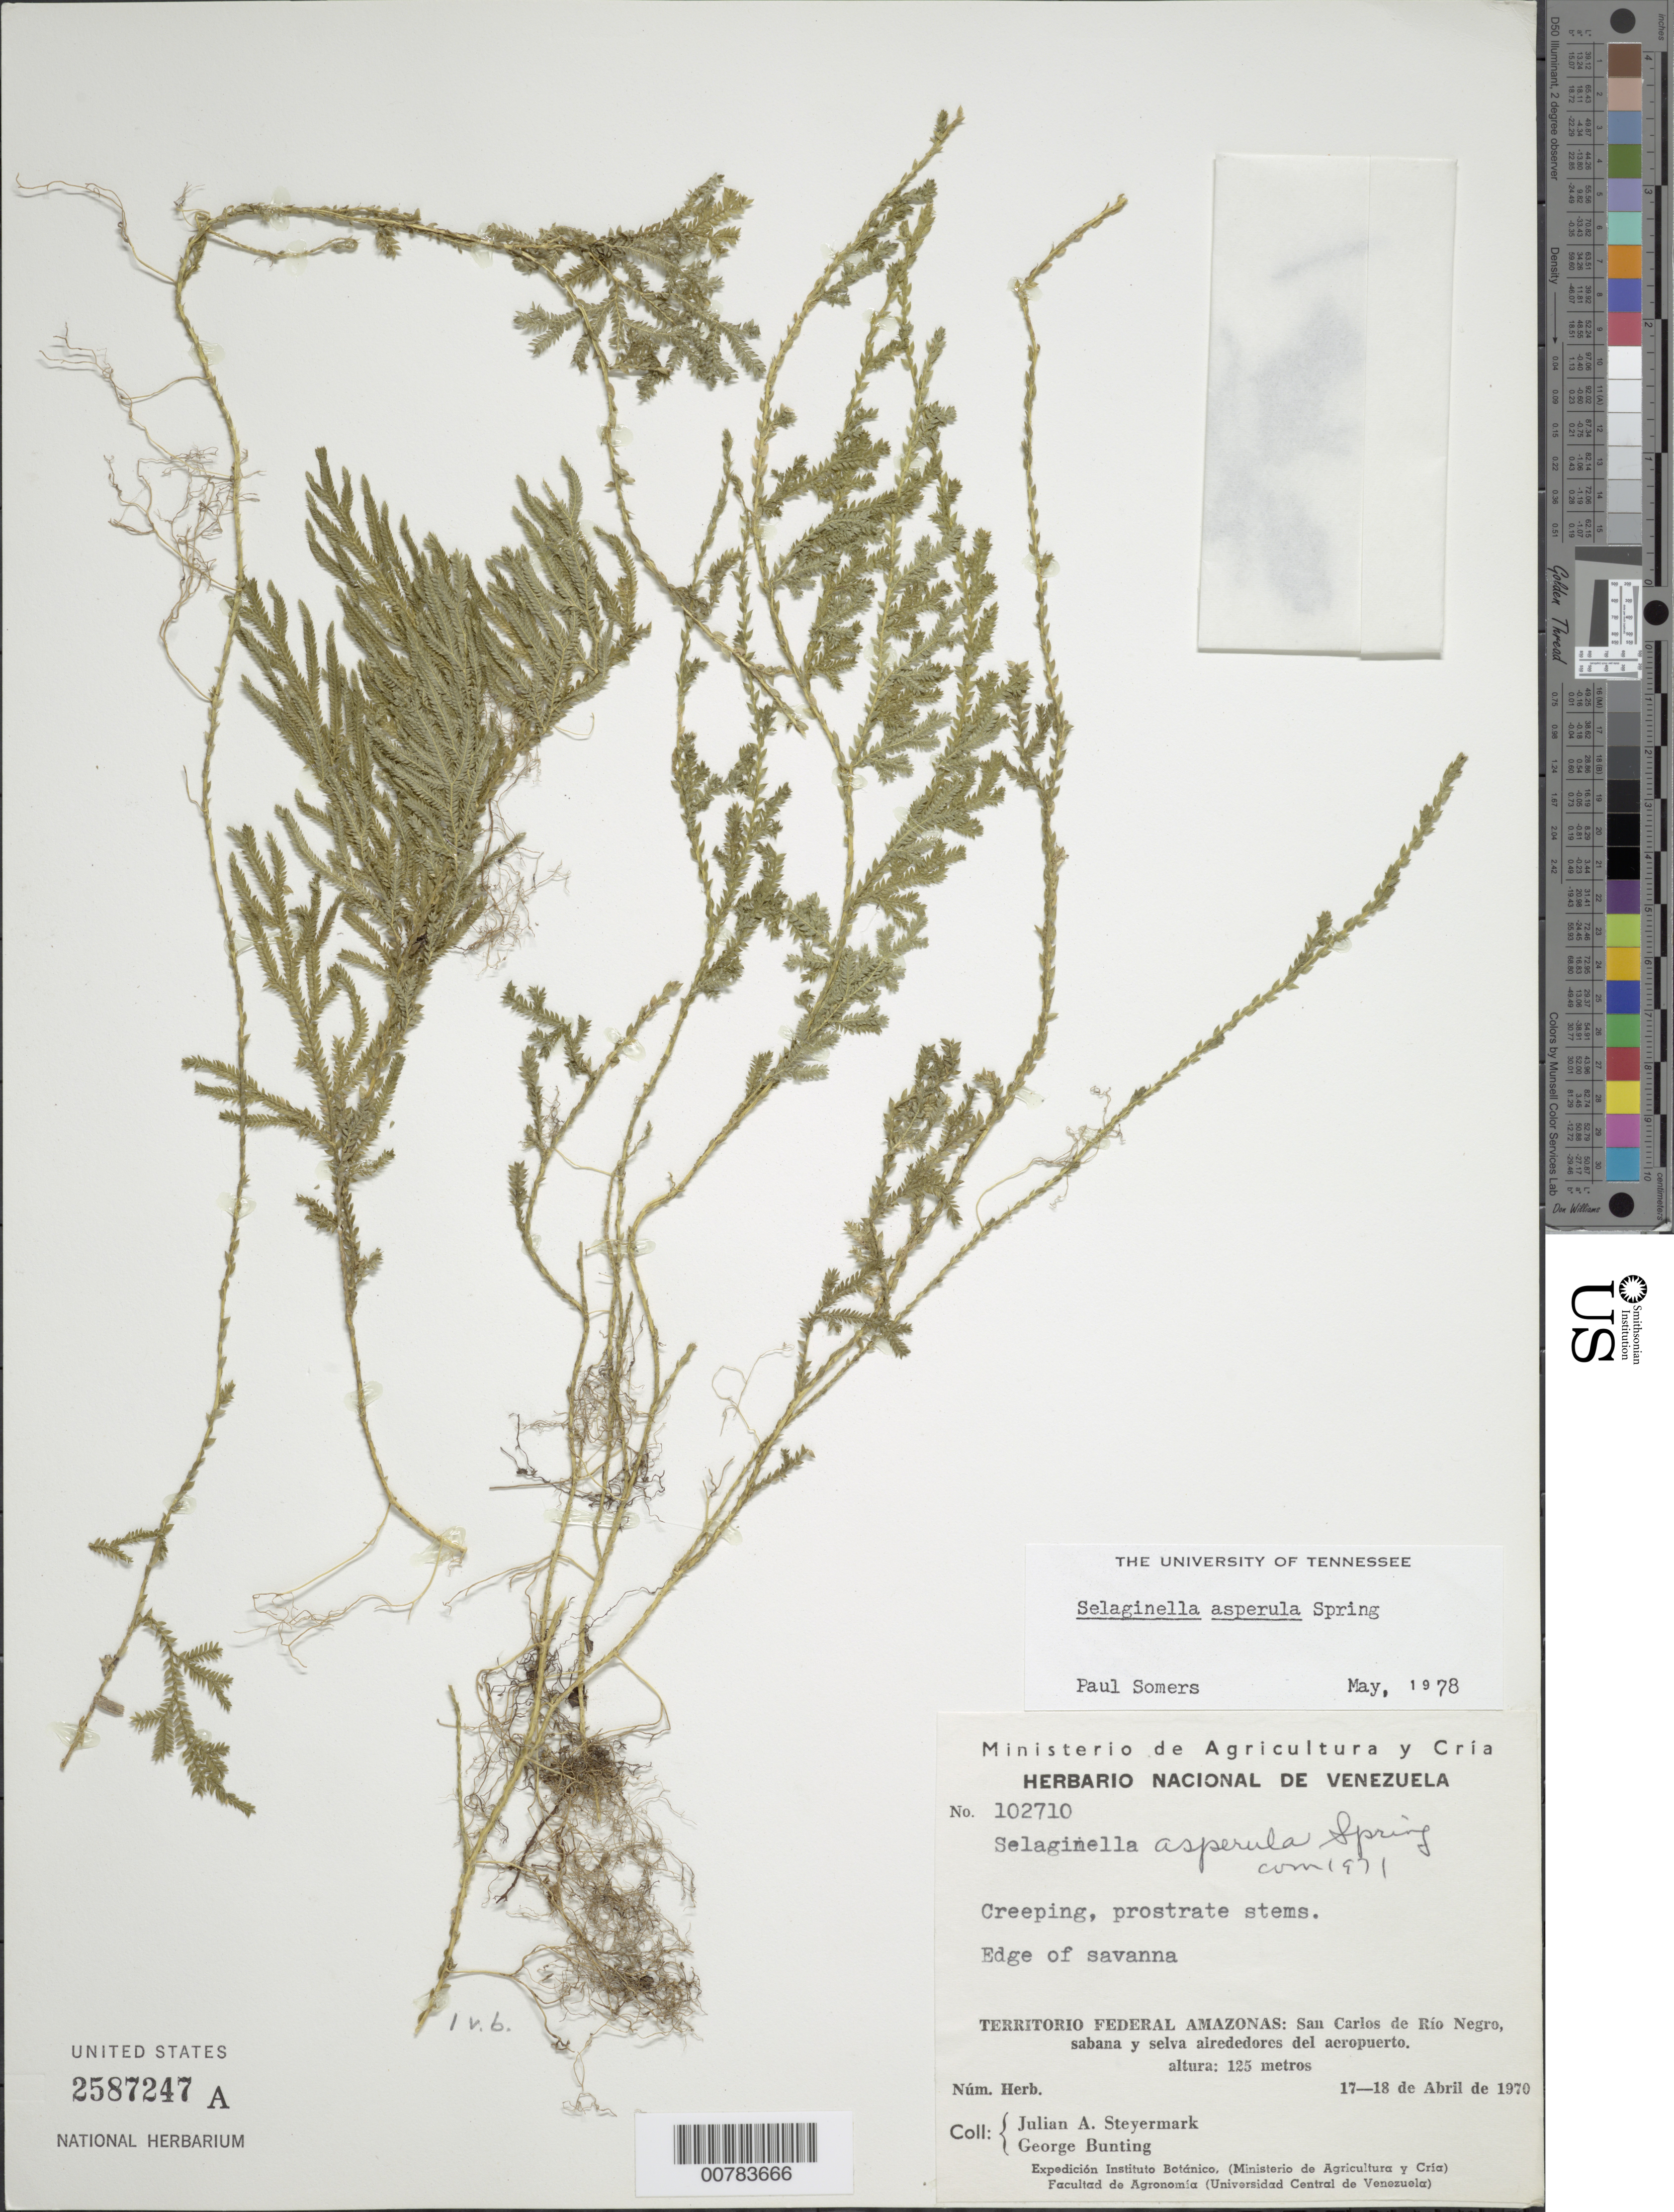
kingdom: Plantae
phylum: Tracheophyta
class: Lycopodiopsida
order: Selaginellales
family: Selaginellaceae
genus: Selaginella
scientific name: Selaginella asperula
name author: Spring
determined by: Somers, P., (TENN), University of Tennessee Knoxville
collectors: J. Steyermark & G. S. Bunting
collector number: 102710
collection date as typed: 17-Apr-70 to 18-Apr-70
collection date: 1970-04-17/1970-04-18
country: Venezuela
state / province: Amazonas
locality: San Carlos de Río Negro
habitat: Sabana y selva airededoes del aeropuerto, edge of savanna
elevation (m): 125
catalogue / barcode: US 2587247A